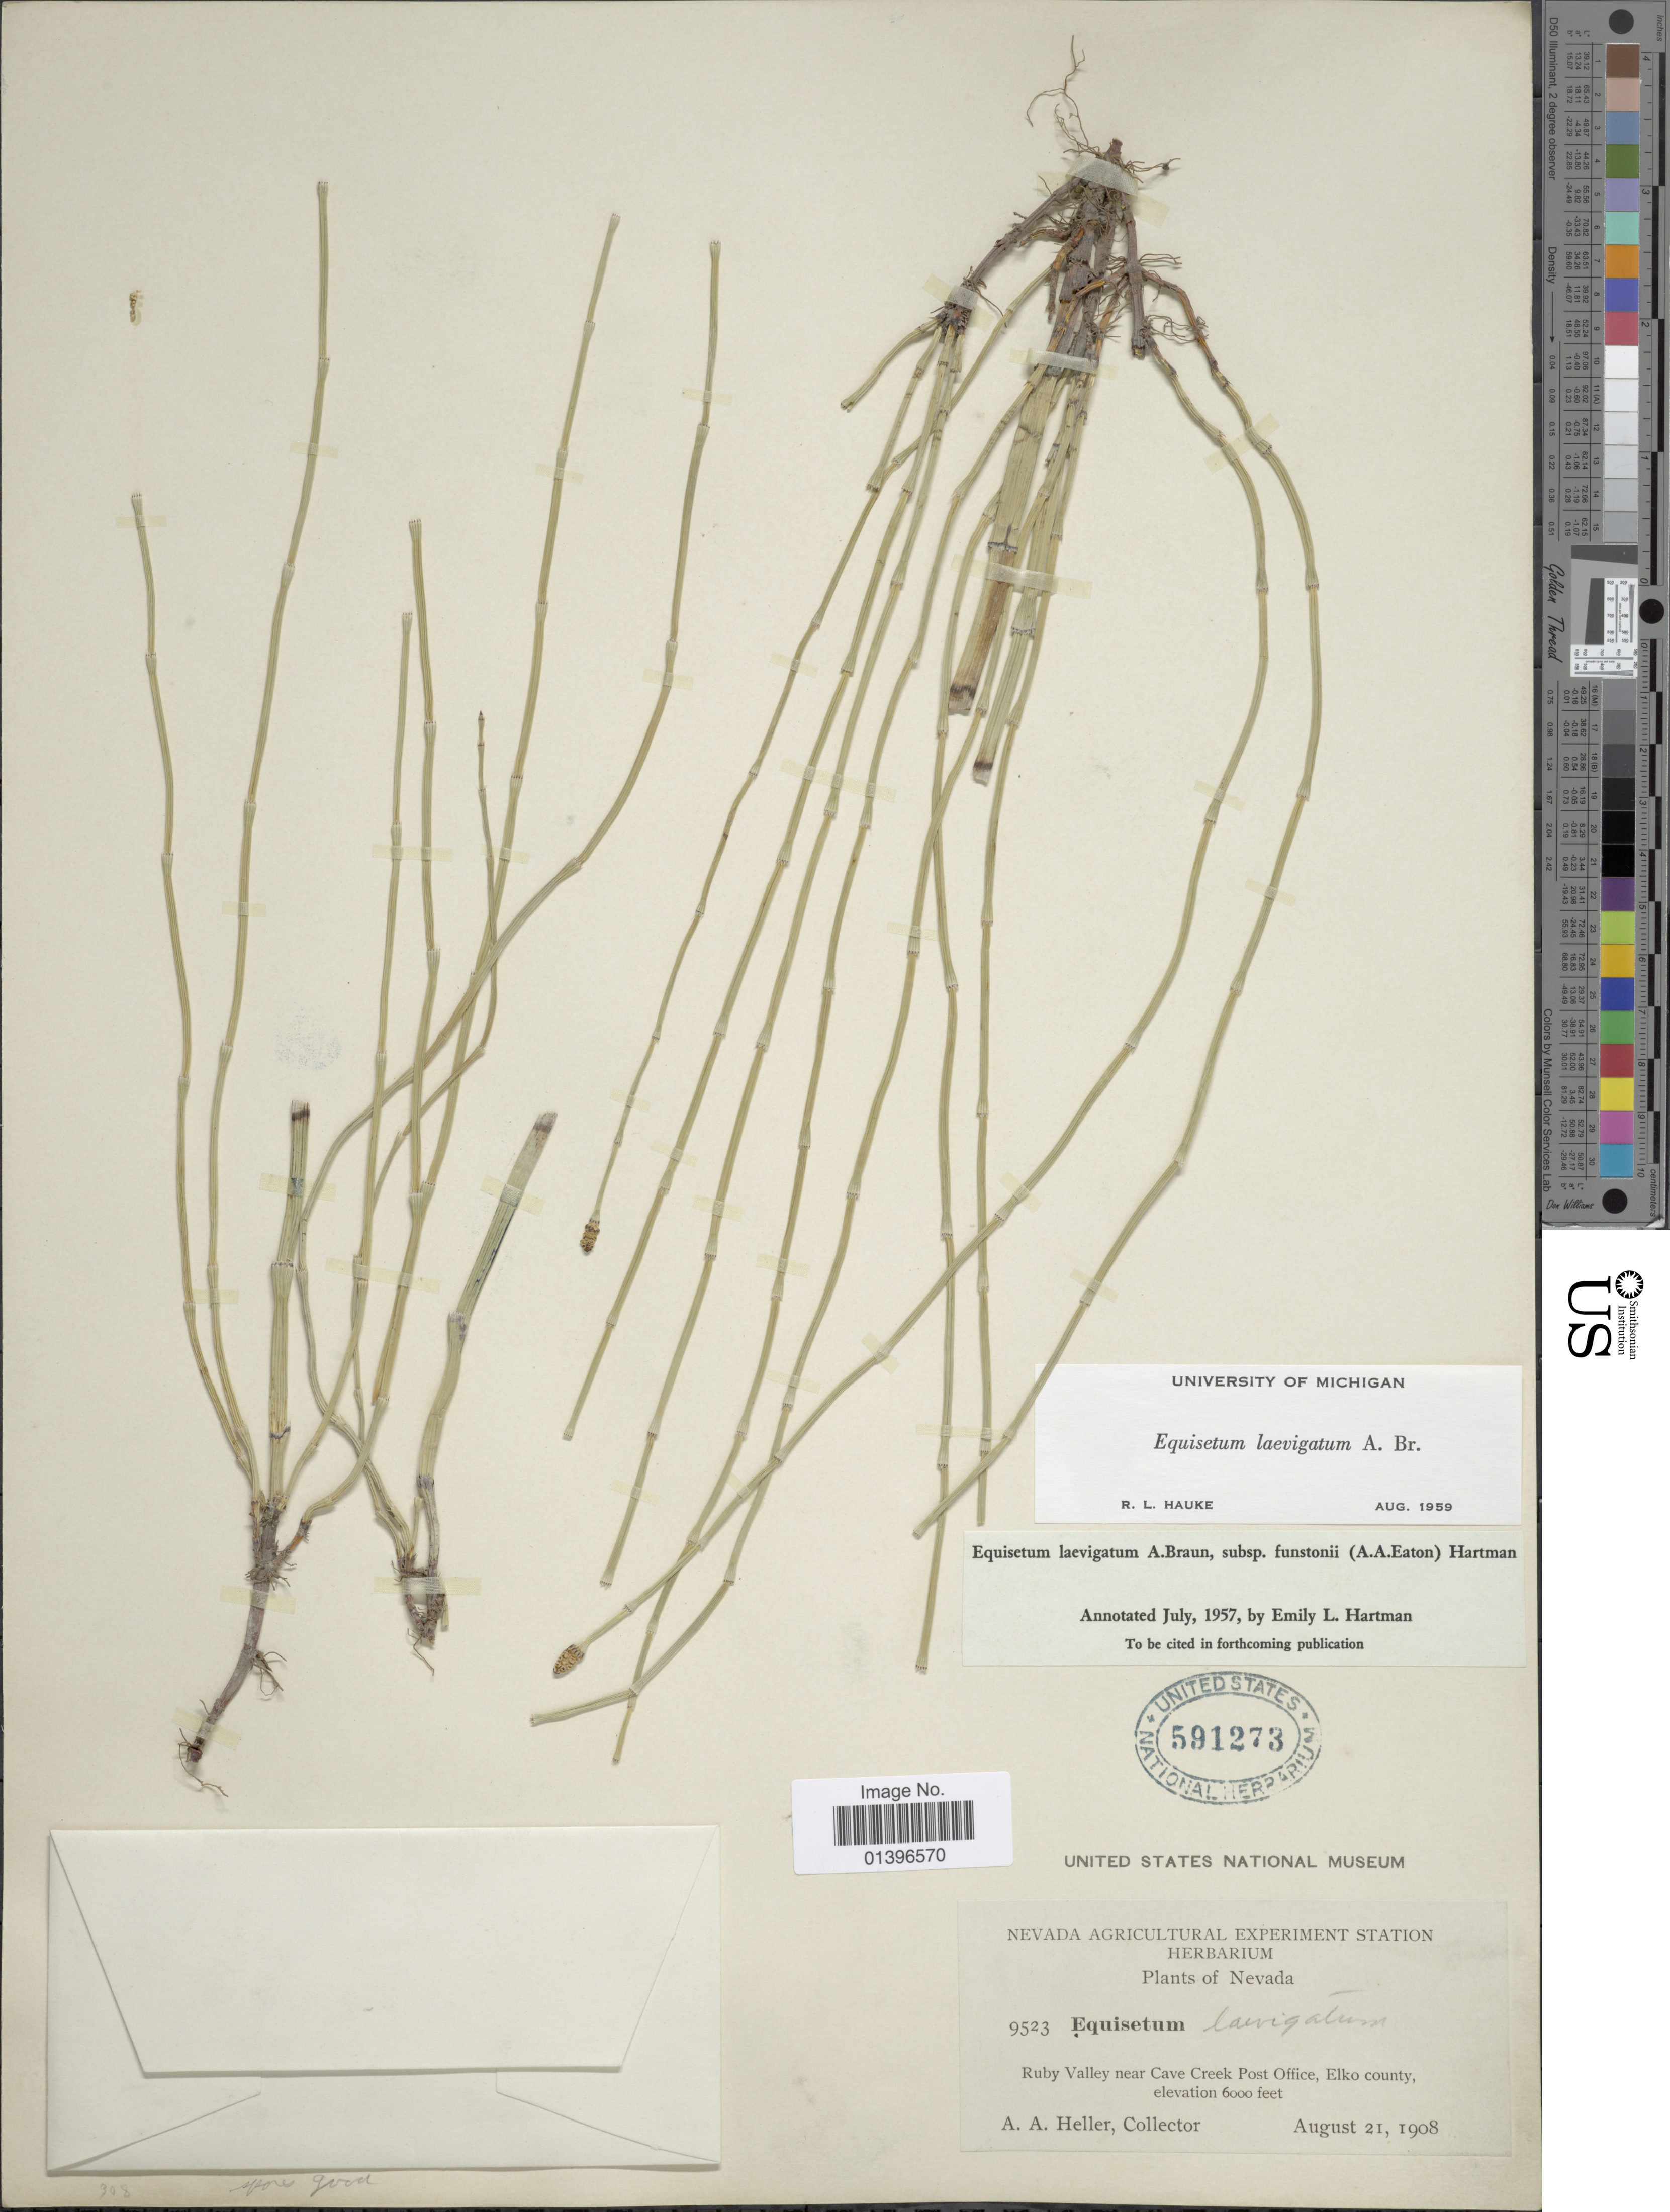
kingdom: Plantae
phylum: Tracheophyta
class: Polypodiopsida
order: Equisetales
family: Equisetaceae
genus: Equisetum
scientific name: Equisetum laevigatum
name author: A. Braun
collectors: A. A. Heller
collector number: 9523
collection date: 1908-08-21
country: United States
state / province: Nevada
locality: Ruby Valley near Cave Creek Post Office, Elko county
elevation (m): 1829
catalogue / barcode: US 591273